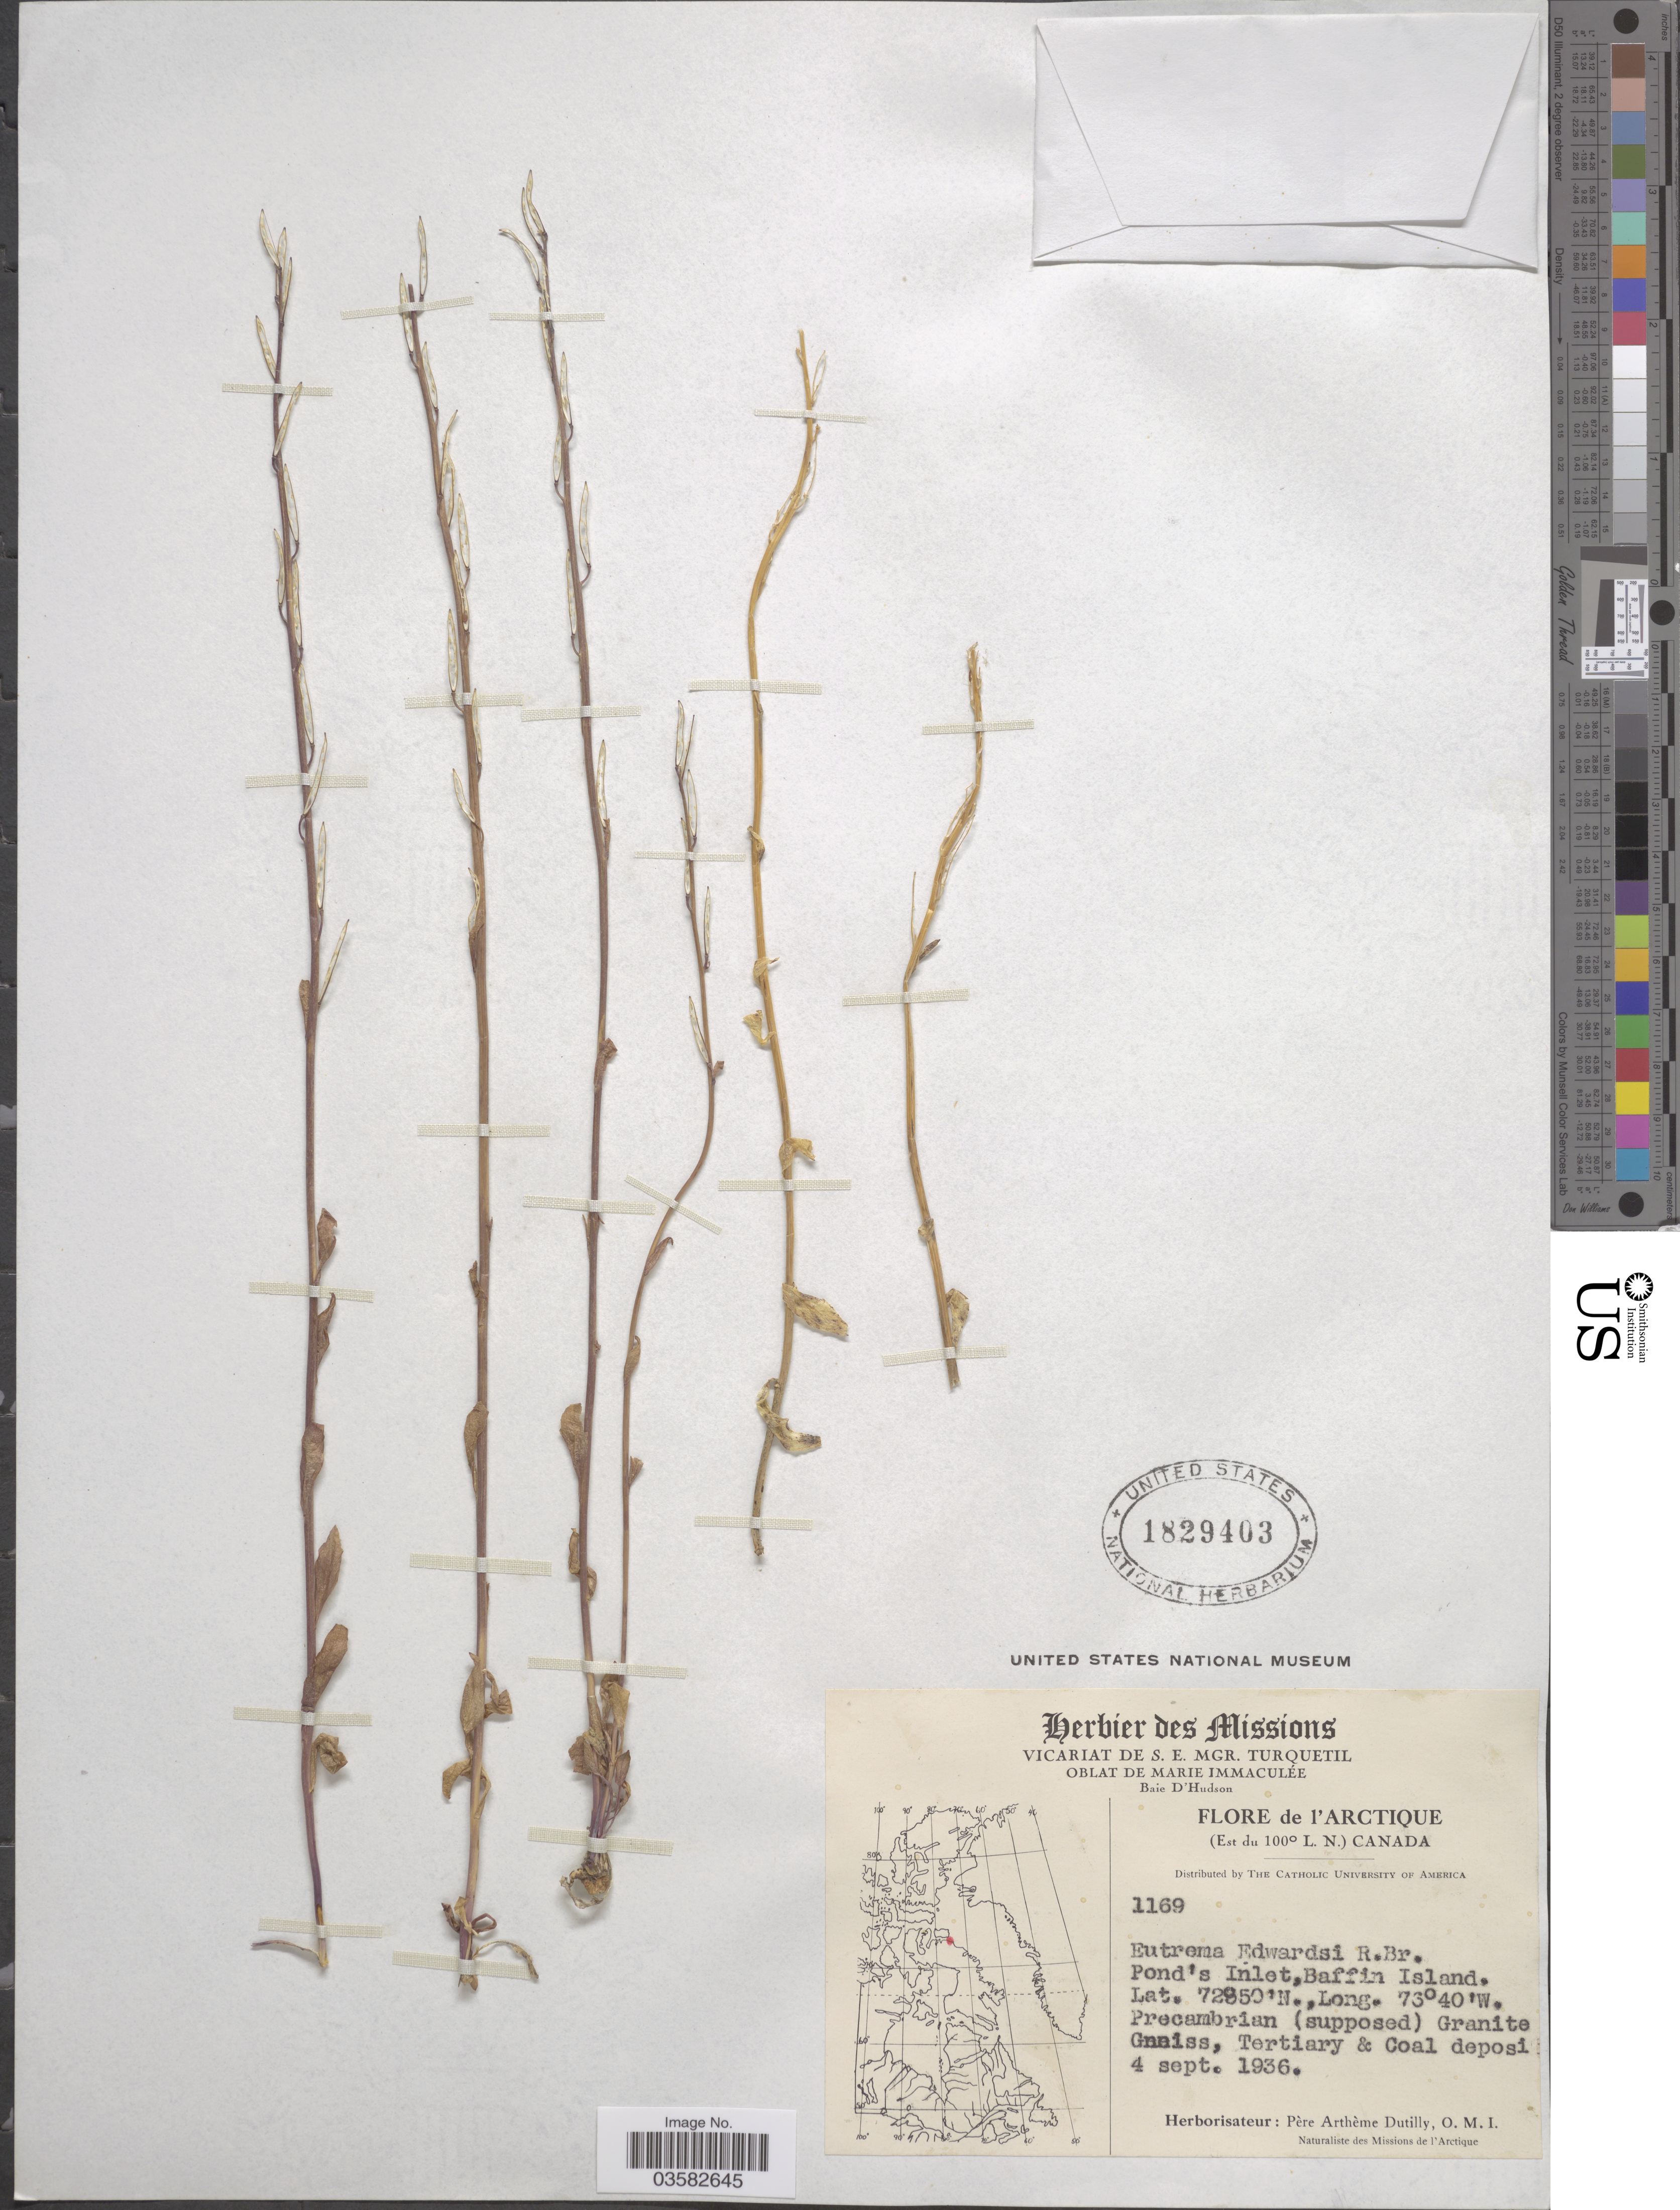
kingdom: Plantae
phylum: Tracheophyta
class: Magnoliopsida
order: Brassicales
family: Brassicaceae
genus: Eutrema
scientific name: Eutrema edwardsii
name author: R. Br.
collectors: P. Dutilly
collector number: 1169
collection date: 1936-09-04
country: Canada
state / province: Nunavut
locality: L'Arctique. Pond's Inlet, Baffin Island.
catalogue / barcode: US 1829403